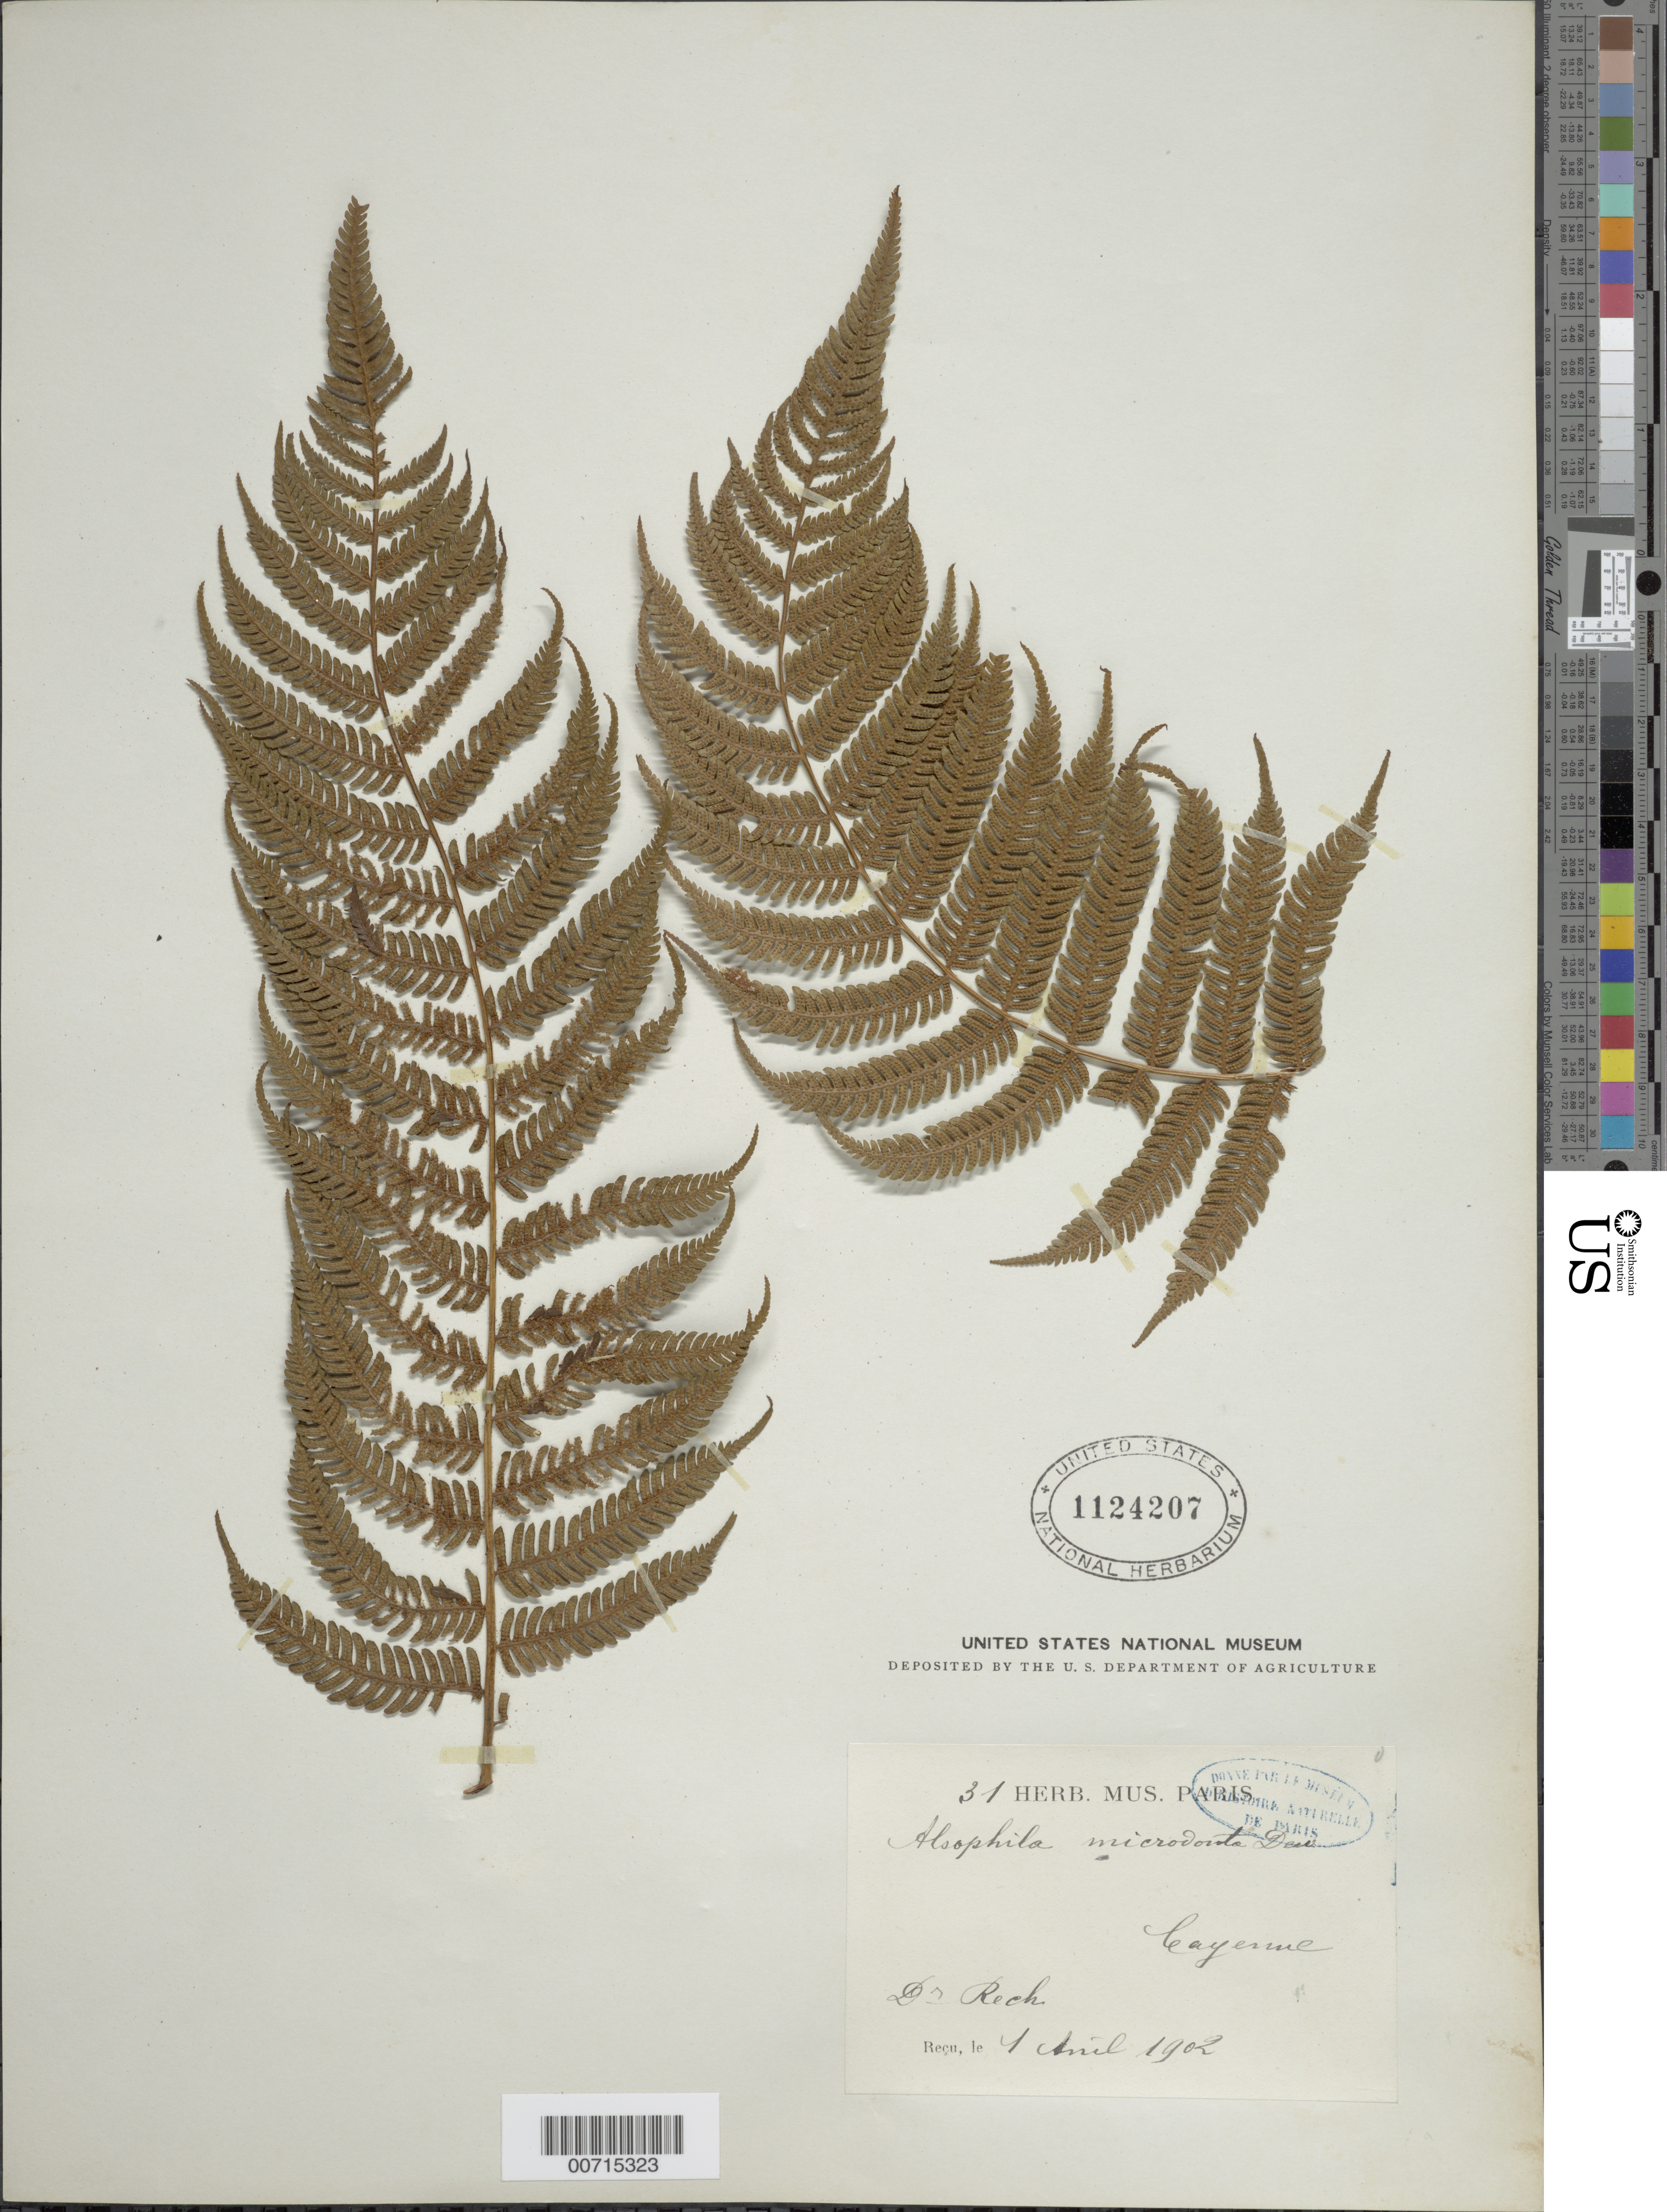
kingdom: Plantae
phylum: Tracheophyta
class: Polypodiopsida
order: Cyatheales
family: Cyatheaceae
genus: Cyathea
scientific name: Cyathea microdonta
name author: (Desv.) Domin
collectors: Rech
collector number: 31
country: French Guiana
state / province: Cayenne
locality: Cayenne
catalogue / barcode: US 1124207